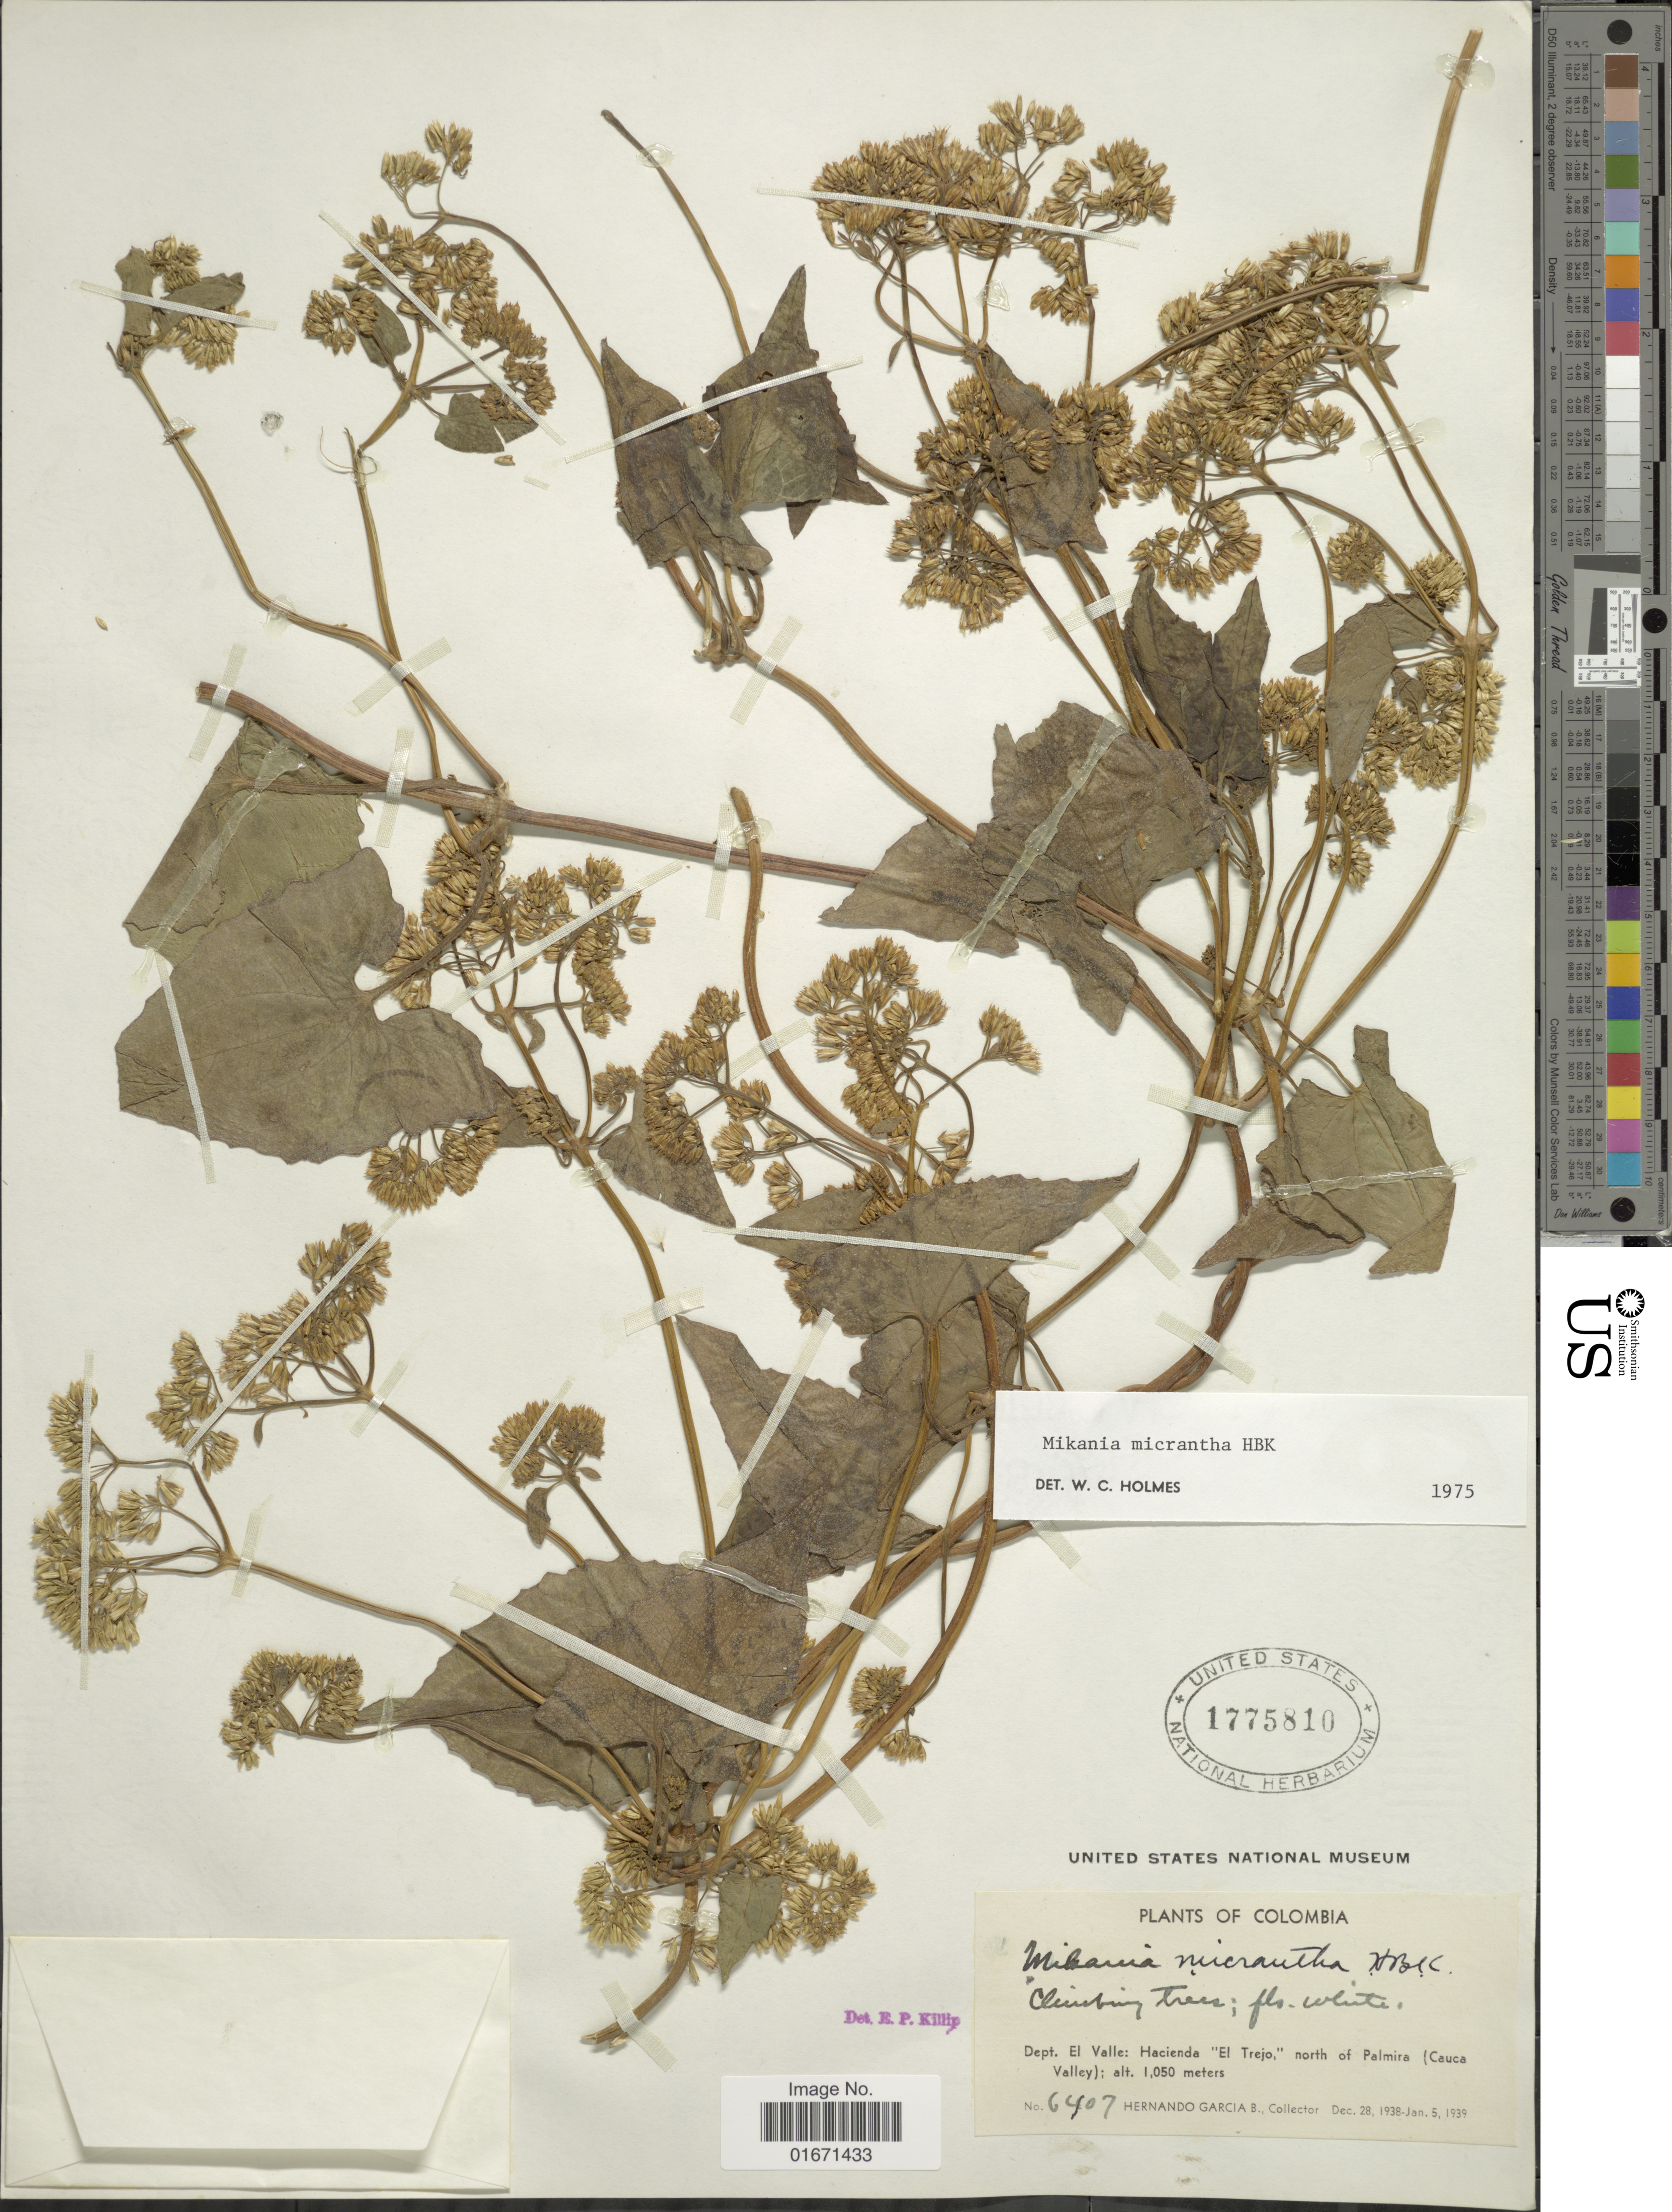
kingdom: Plantae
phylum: Tracheophyta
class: Magnoliopsida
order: Asterales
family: Asteraceae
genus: Mikania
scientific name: Mikania micrantha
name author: Kunth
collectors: H. García Barriga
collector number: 6407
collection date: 1938-12-28/1939-01-05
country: Colombia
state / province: Valle del Cauca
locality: Dept. El Valle: Hacienda "El Trejo", north of Palmira (Cauca Valley)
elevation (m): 1050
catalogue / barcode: US 1775810